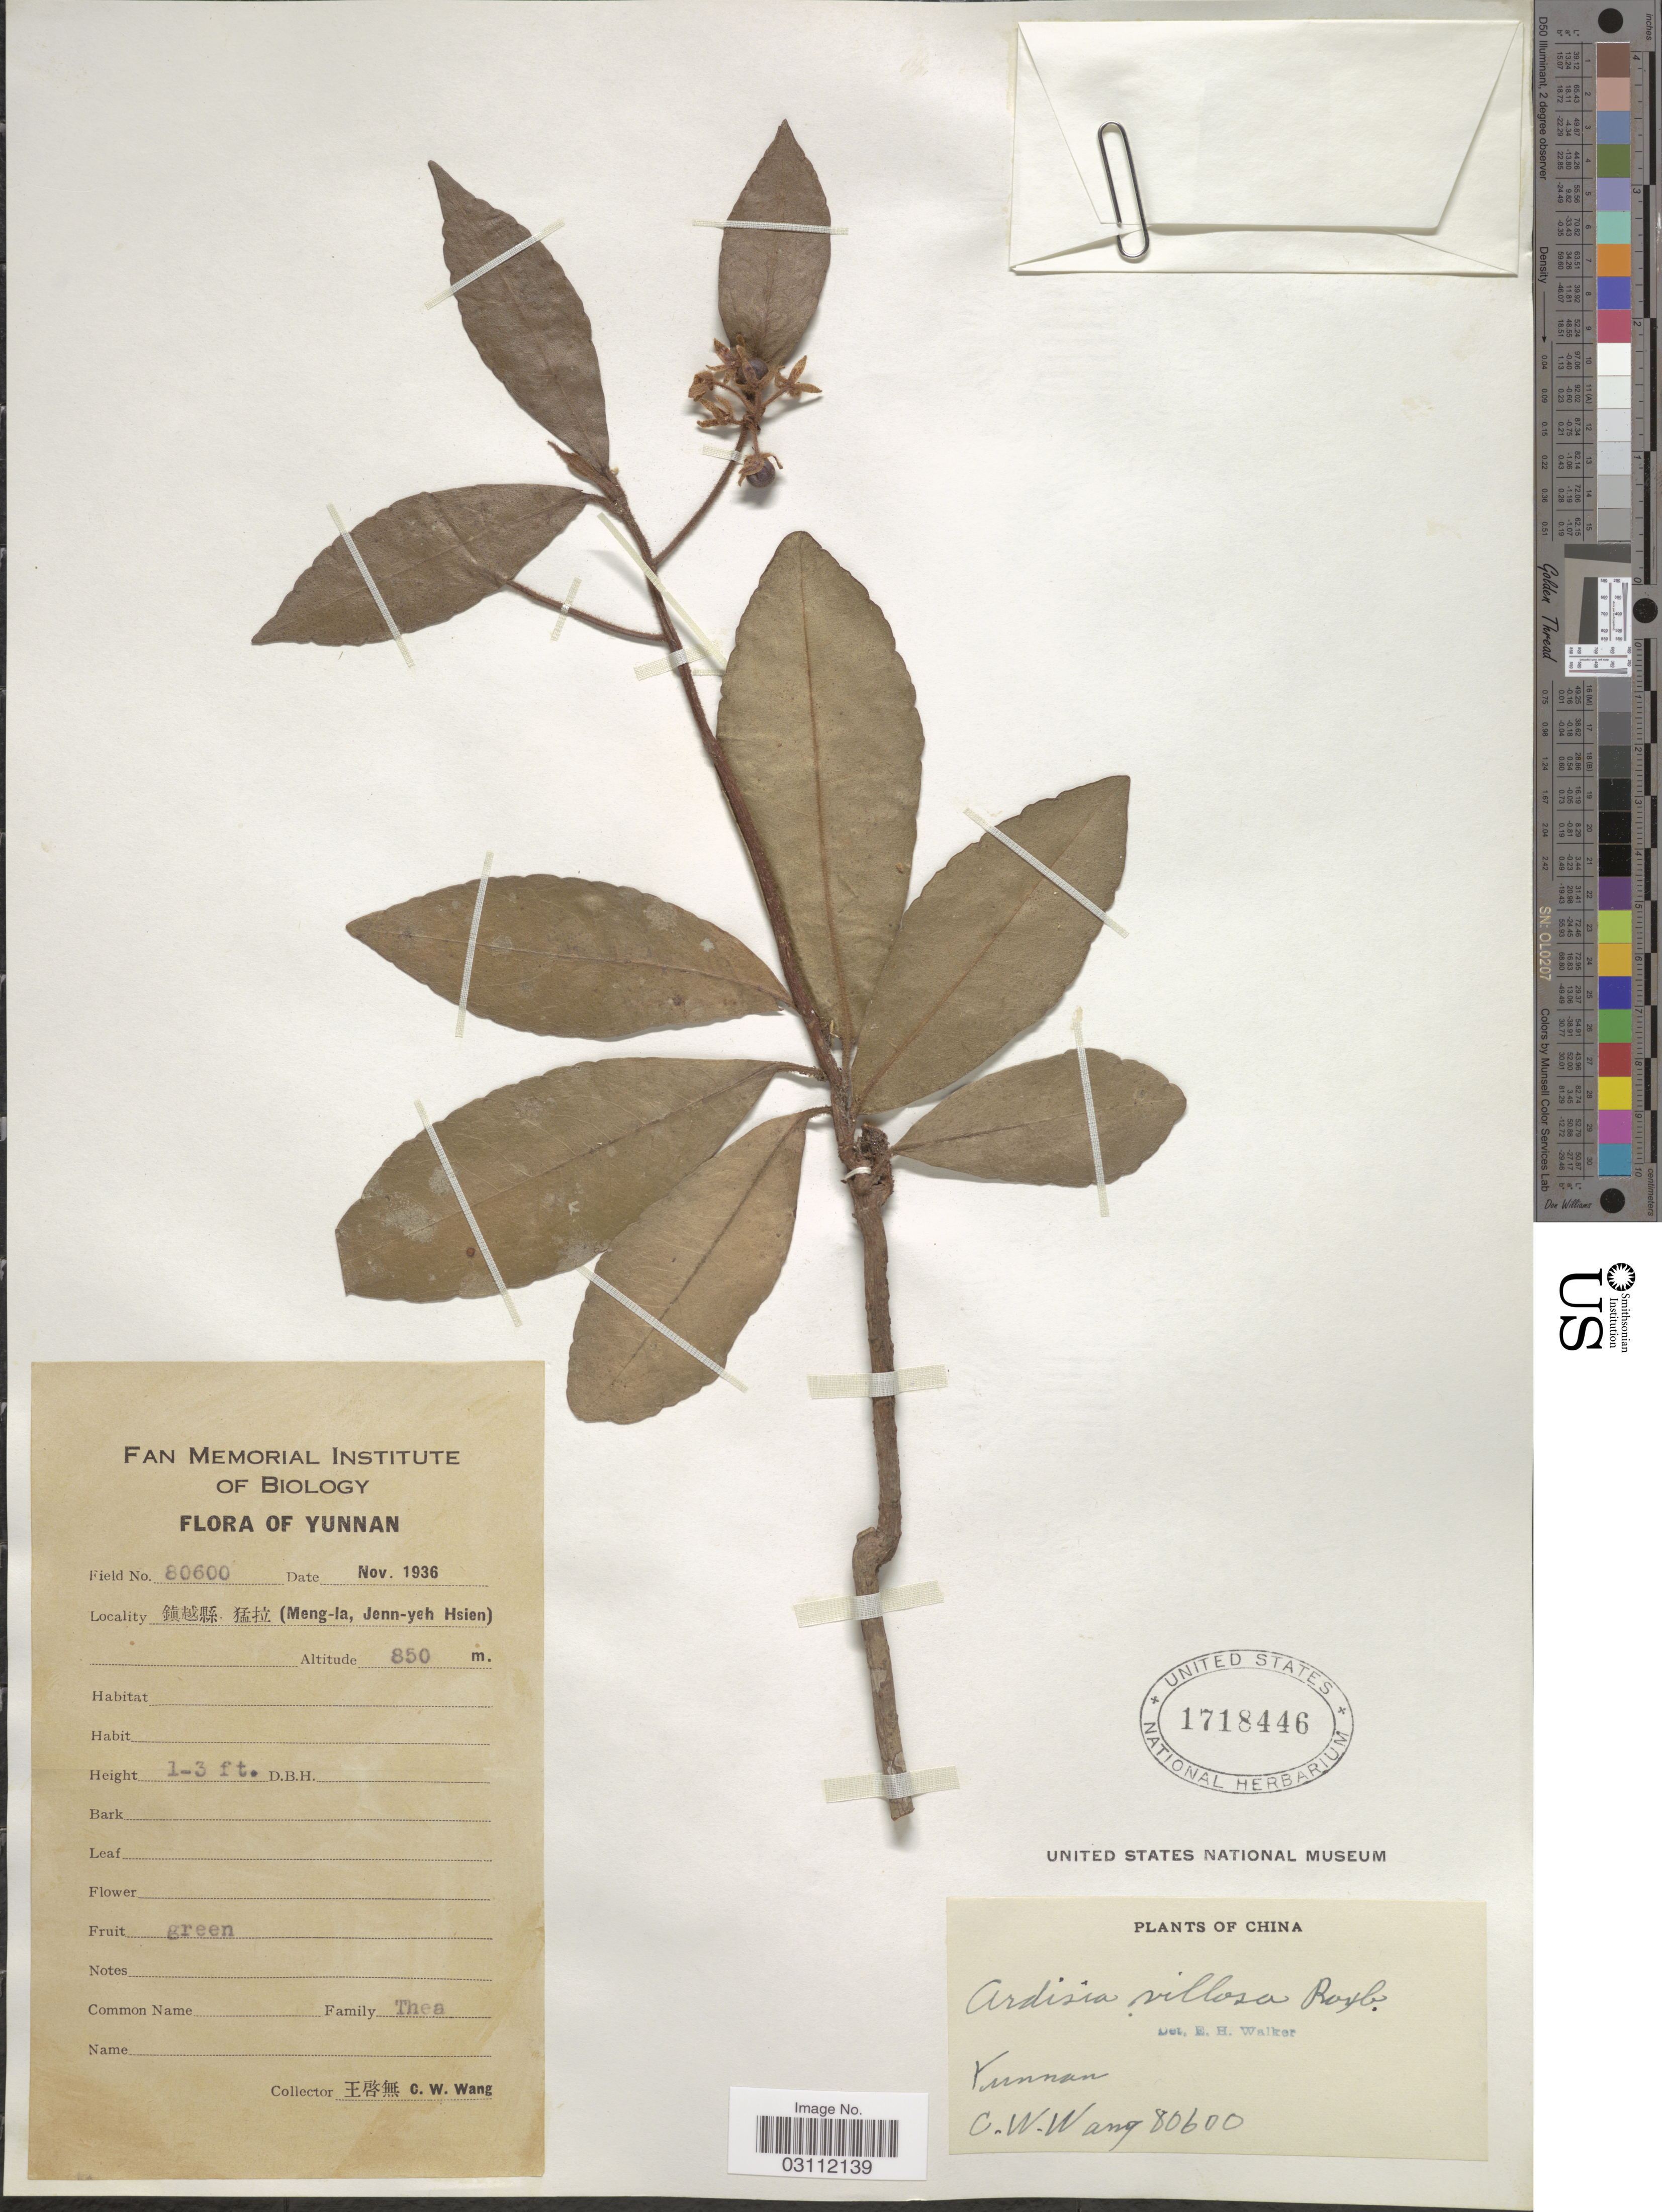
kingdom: Plantae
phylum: Tracheophyta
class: Magnoliopsida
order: Ericales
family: Primulaceae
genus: Ardisia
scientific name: Ardisia villosa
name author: Roxb.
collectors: C. W. Wang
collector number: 80600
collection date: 1936-11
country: China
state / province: Yunnan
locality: Yunnan, (Meng-la, Jenn-yeh Hsien).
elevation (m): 850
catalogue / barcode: US 1718446